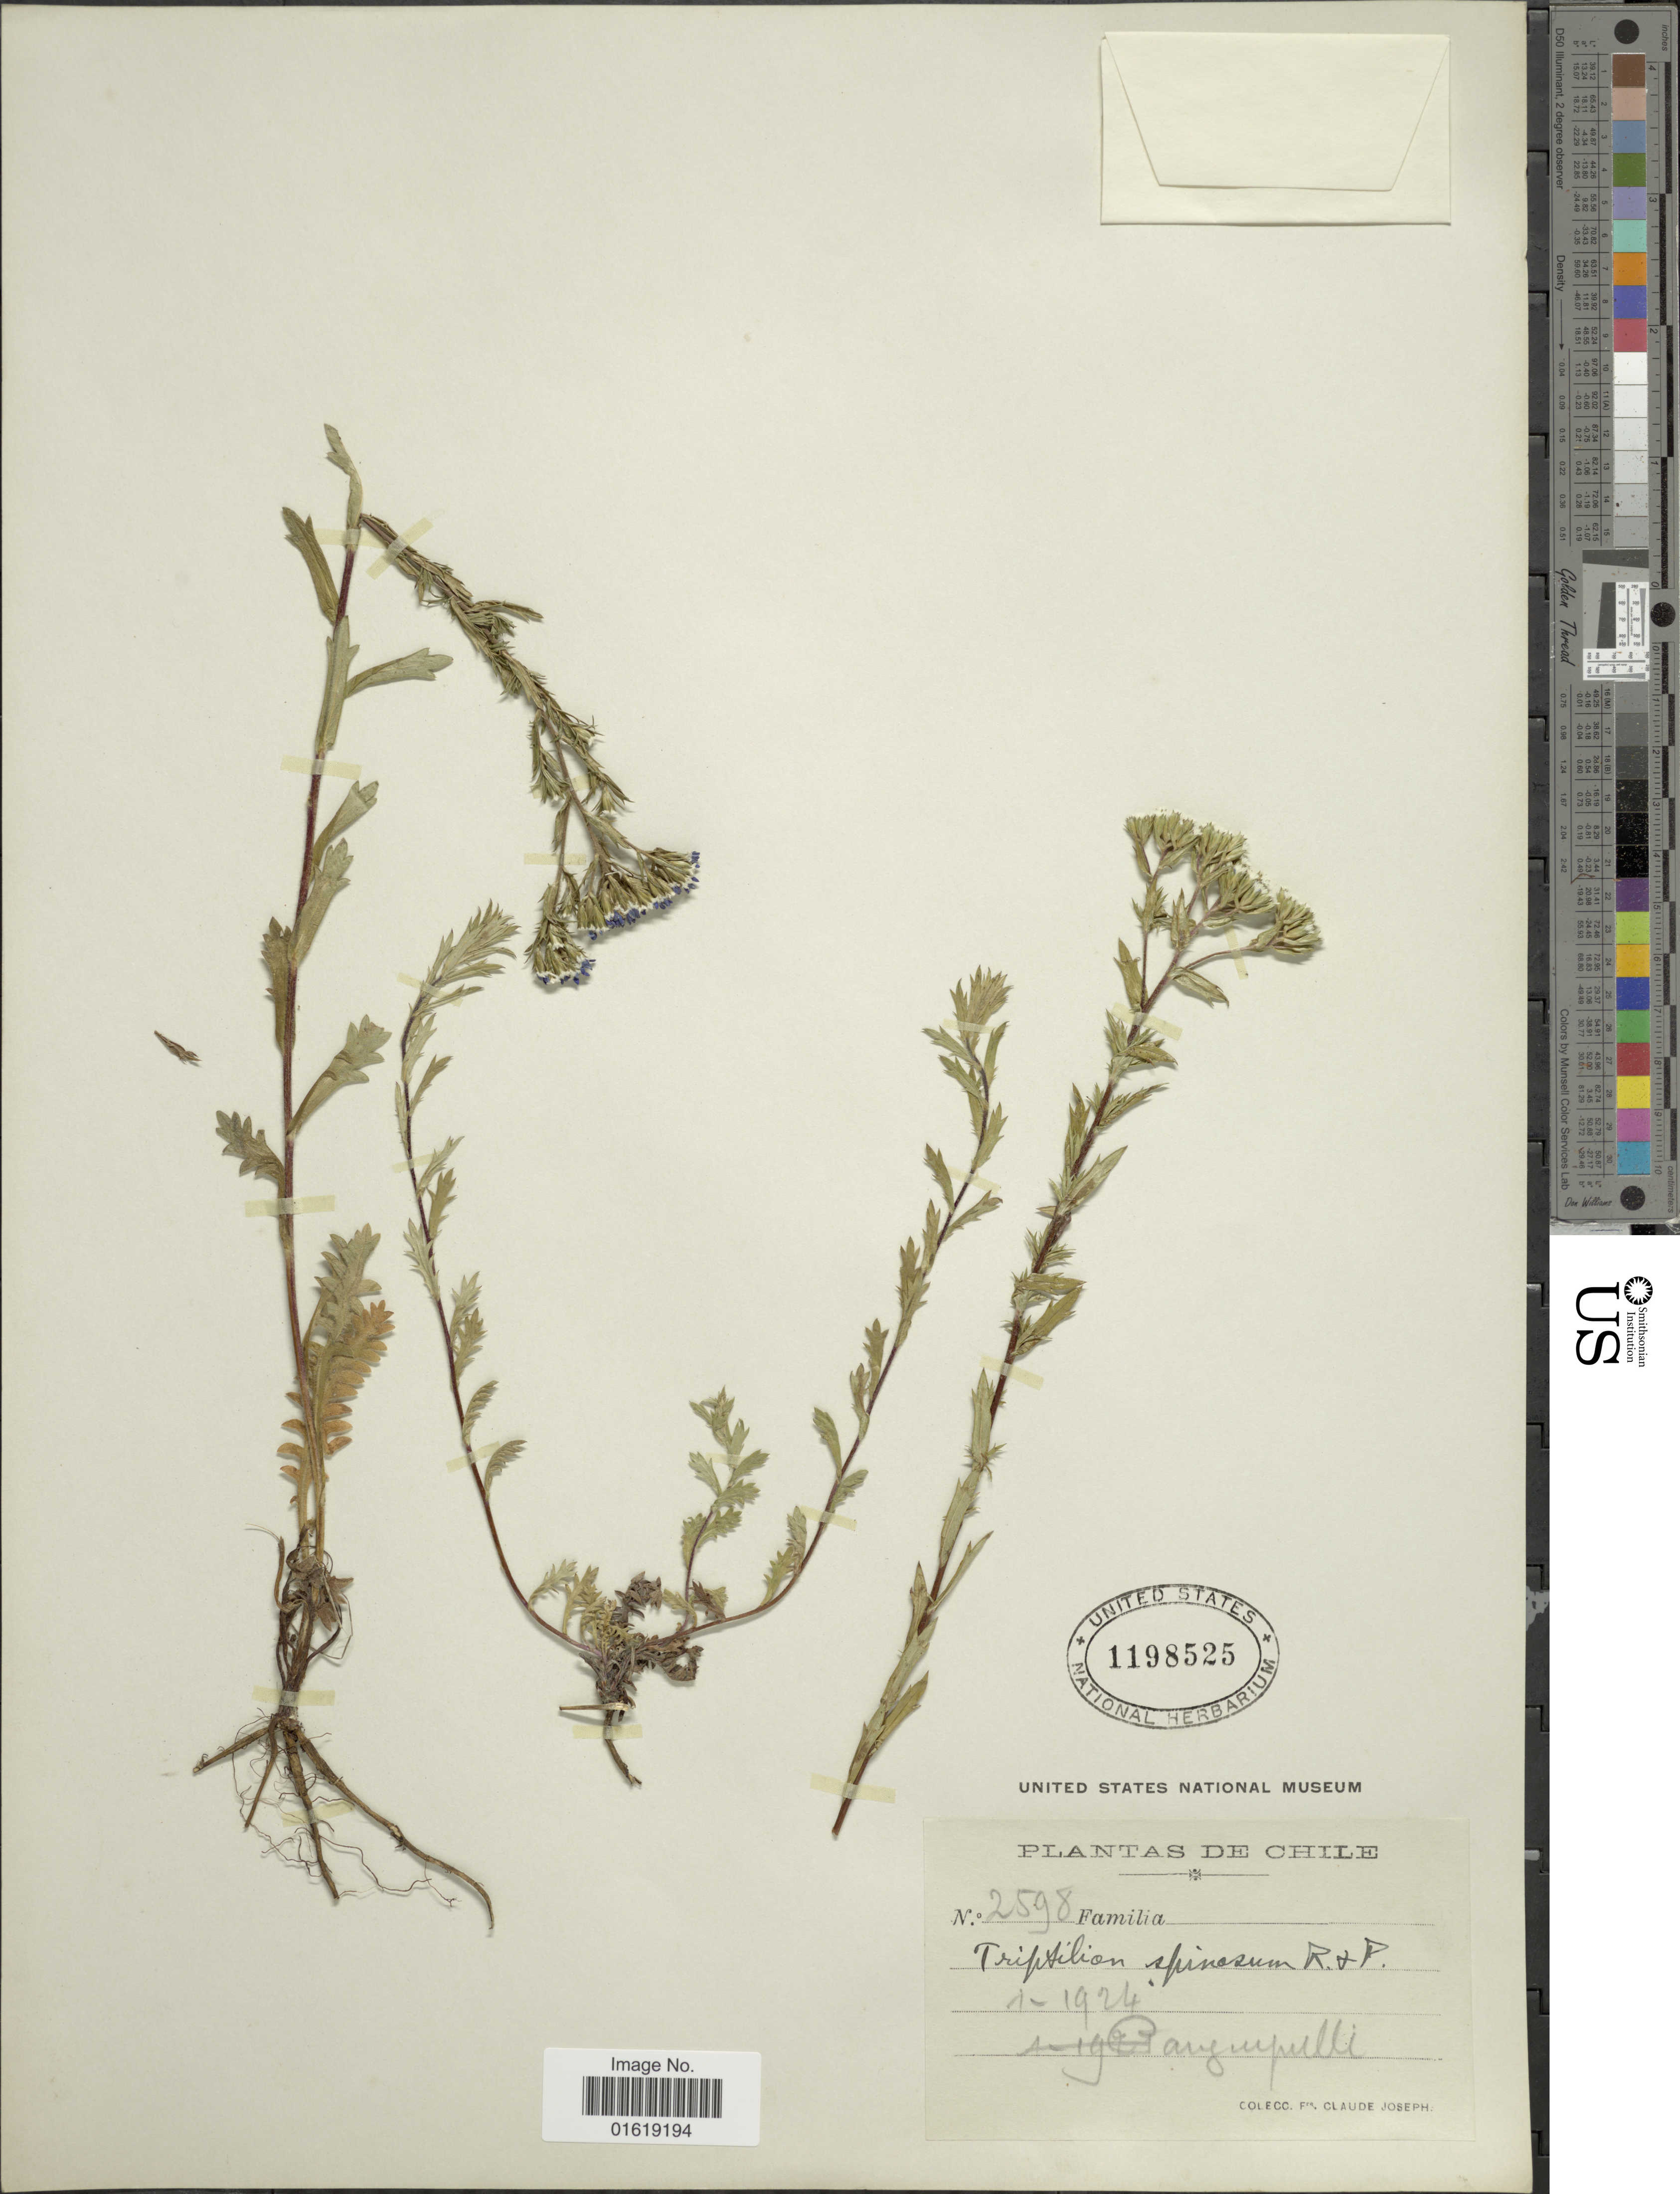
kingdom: Plantae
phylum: Tracheophyta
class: Magnoliopsida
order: Asterales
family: Asteraceae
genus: Triptilion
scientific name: Triptilion spinosum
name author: Ruiz & Pav.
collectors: Bro. Claude-Joseph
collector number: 2598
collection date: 1924-01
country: Chile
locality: Panguipulli.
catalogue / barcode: US 1198525